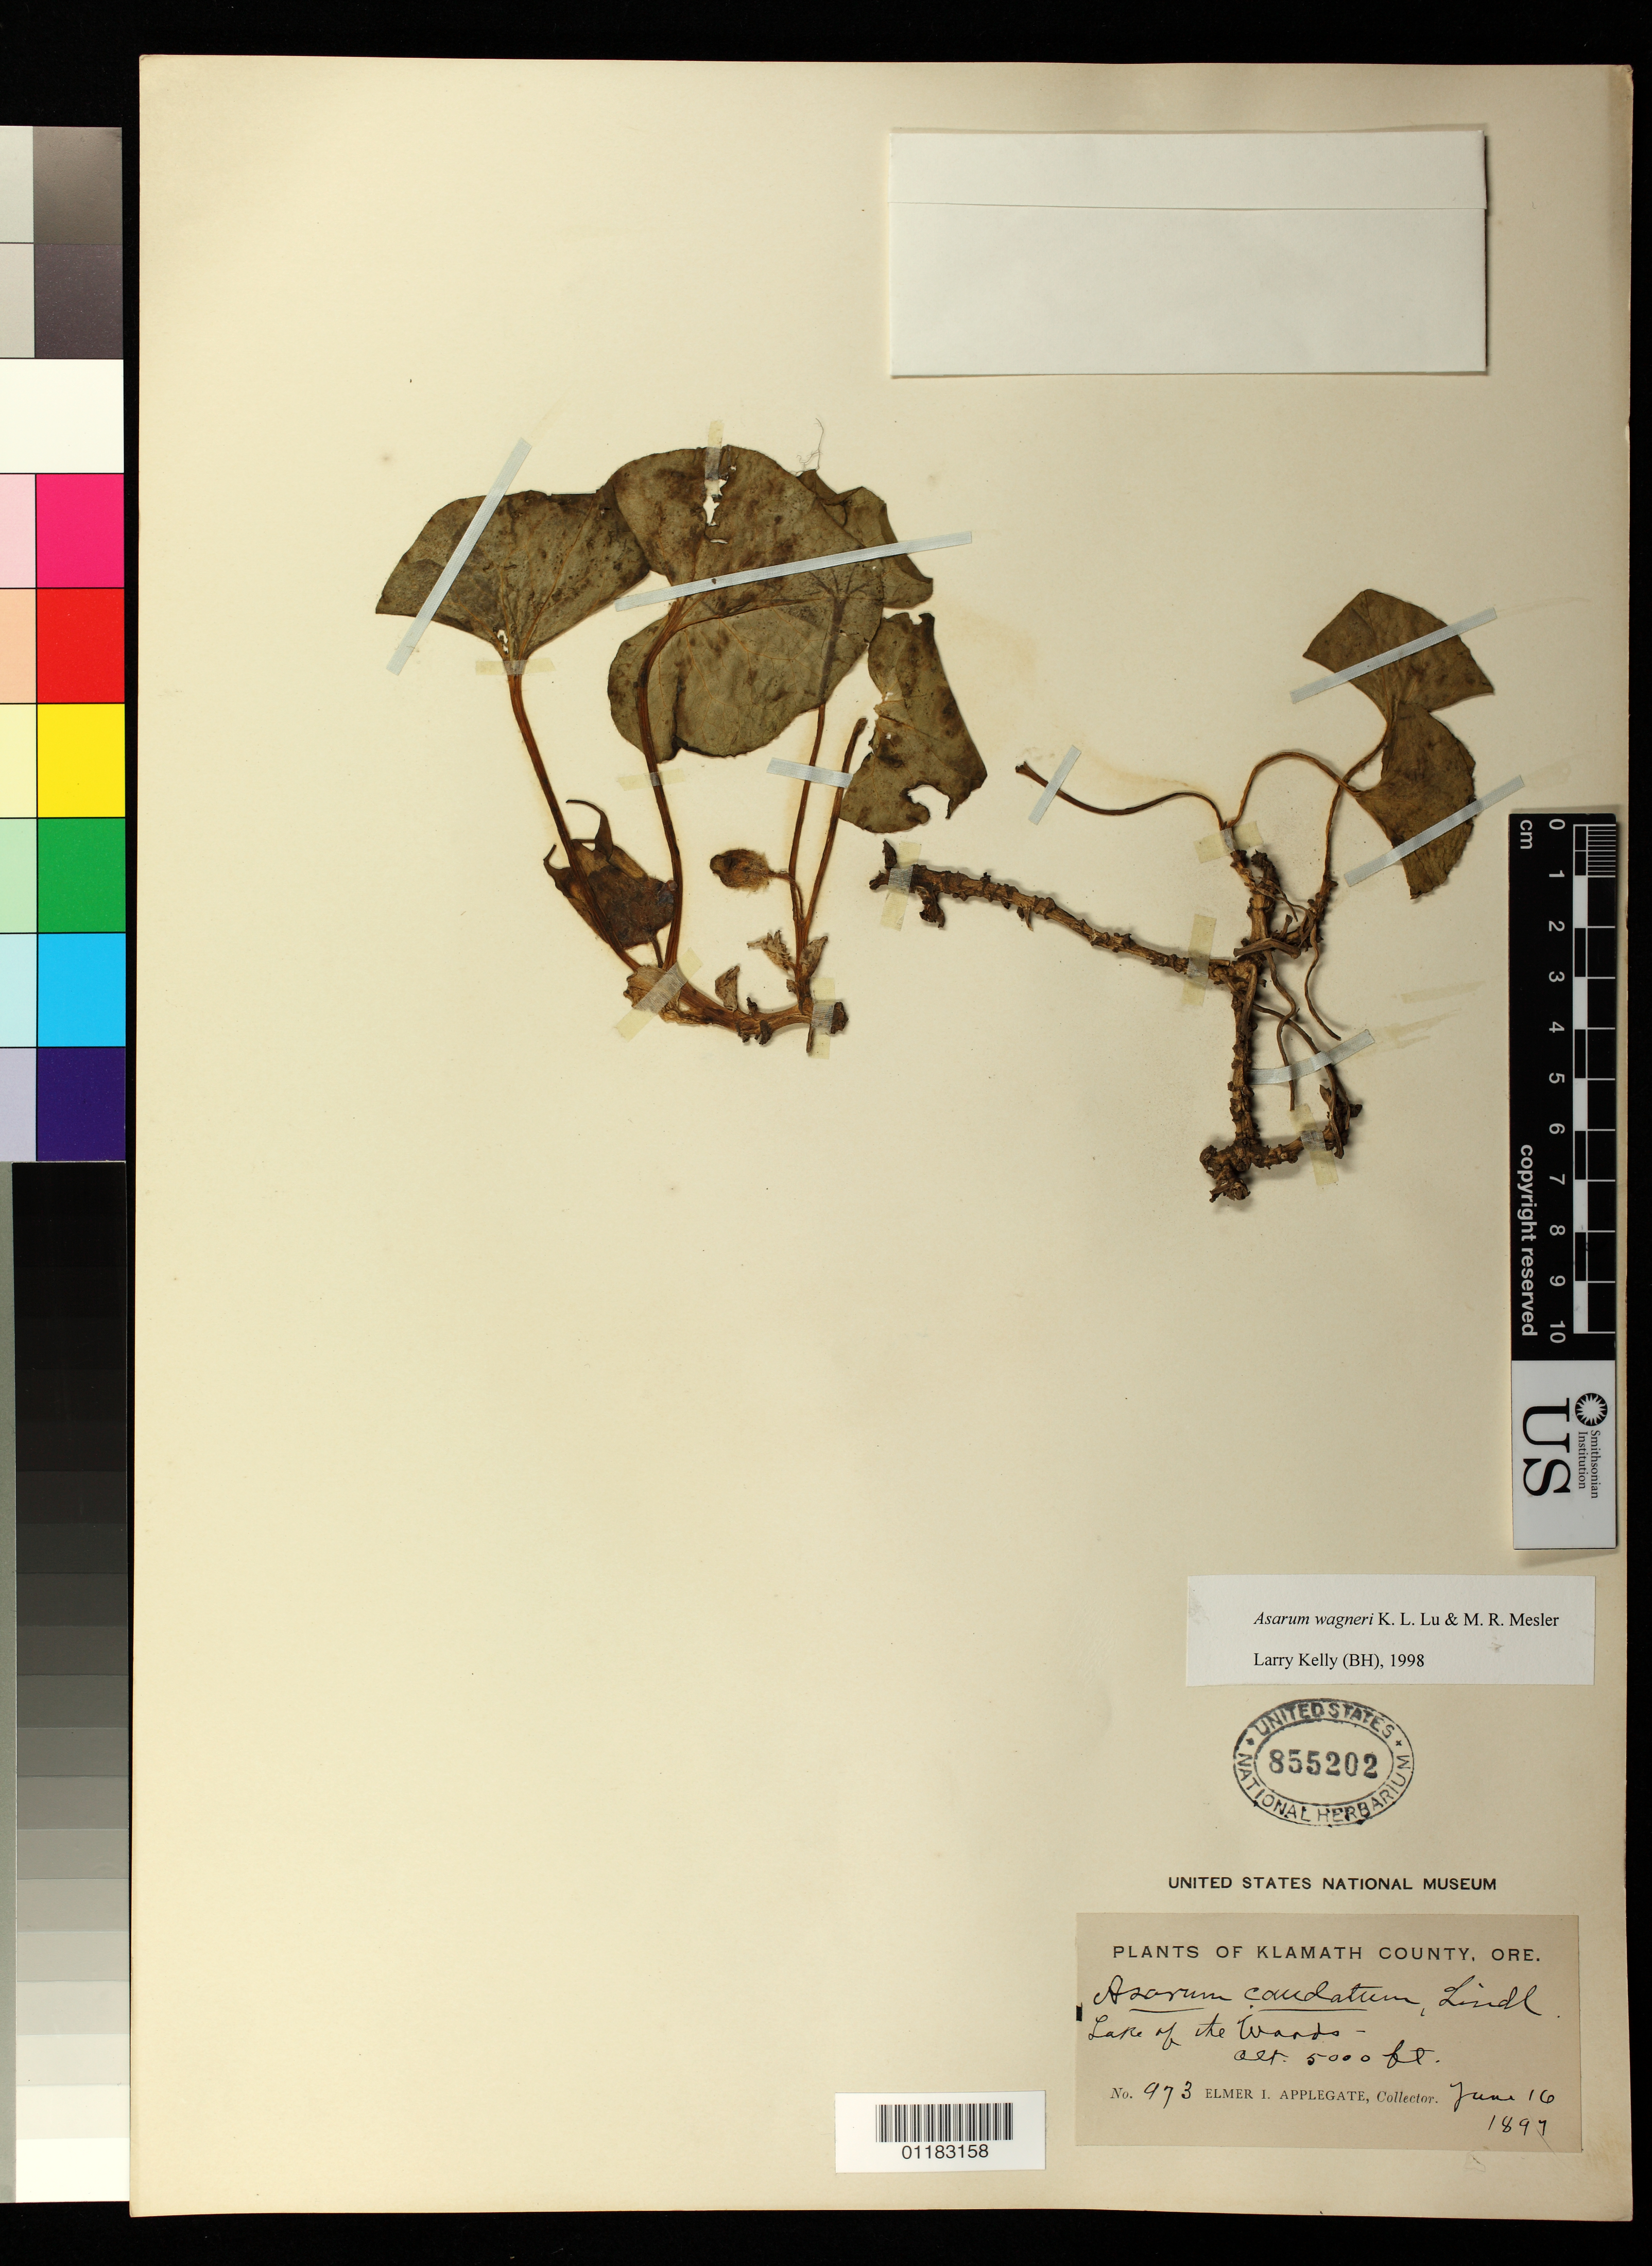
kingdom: Plantae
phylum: Tracheophyta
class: Magnoliopsida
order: Piperales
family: Aristolochiaceae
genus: Asarum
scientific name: Asarum wagneri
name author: Lu & Mesler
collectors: E. I. Applegate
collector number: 973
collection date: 1897-06-16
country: United States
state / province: Oregon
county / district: Klamath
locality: Lake of the Woods, Klamath County.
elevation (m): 1524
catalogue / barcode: US 855202